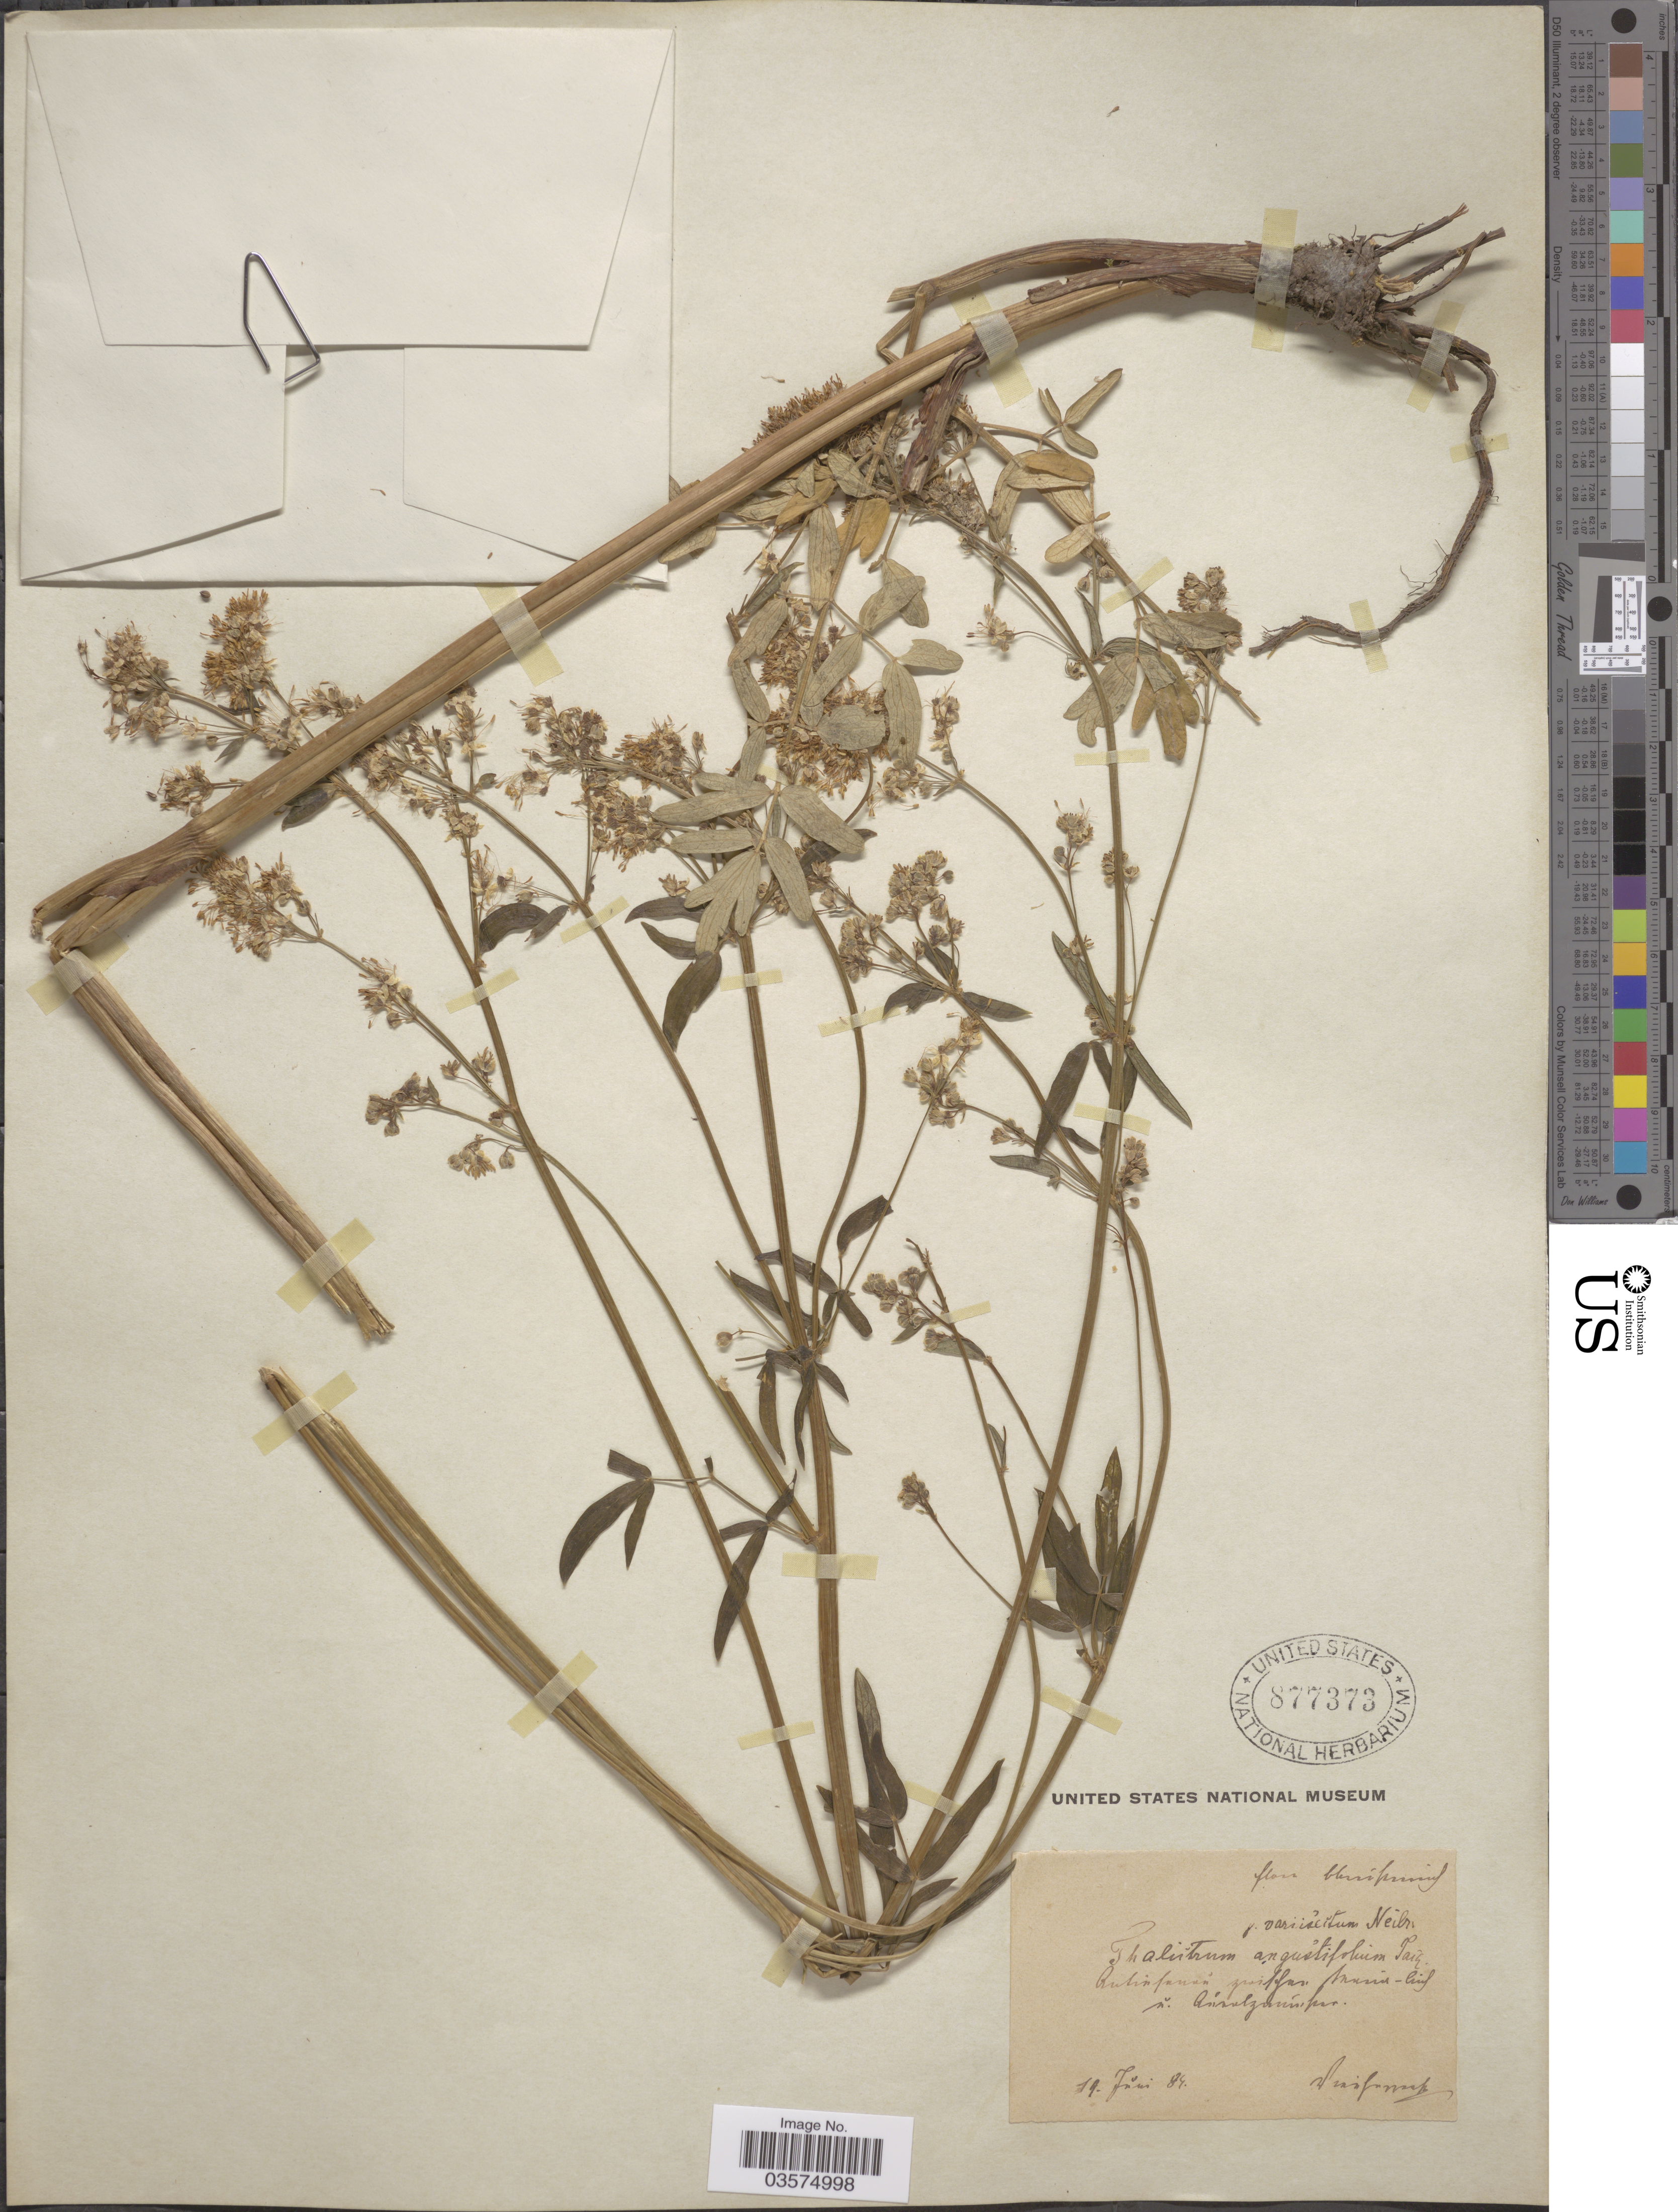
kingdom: Plantae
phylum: Tracheophyta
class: Magnoliopsida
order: Ranunculales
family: Ranunculaceae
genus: Thalictrum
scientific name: Thalictrum angustifolium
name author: L.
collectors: F. Vierhapper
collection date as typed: Transcribed d/m/y: 19/6/84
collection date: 1884-06-19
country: Austria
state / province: Oberosterreich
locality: Flora Oberösterreich, Antiesenau zwischen Maria-Aich u. Aurolzmünster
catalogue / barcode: US 877373